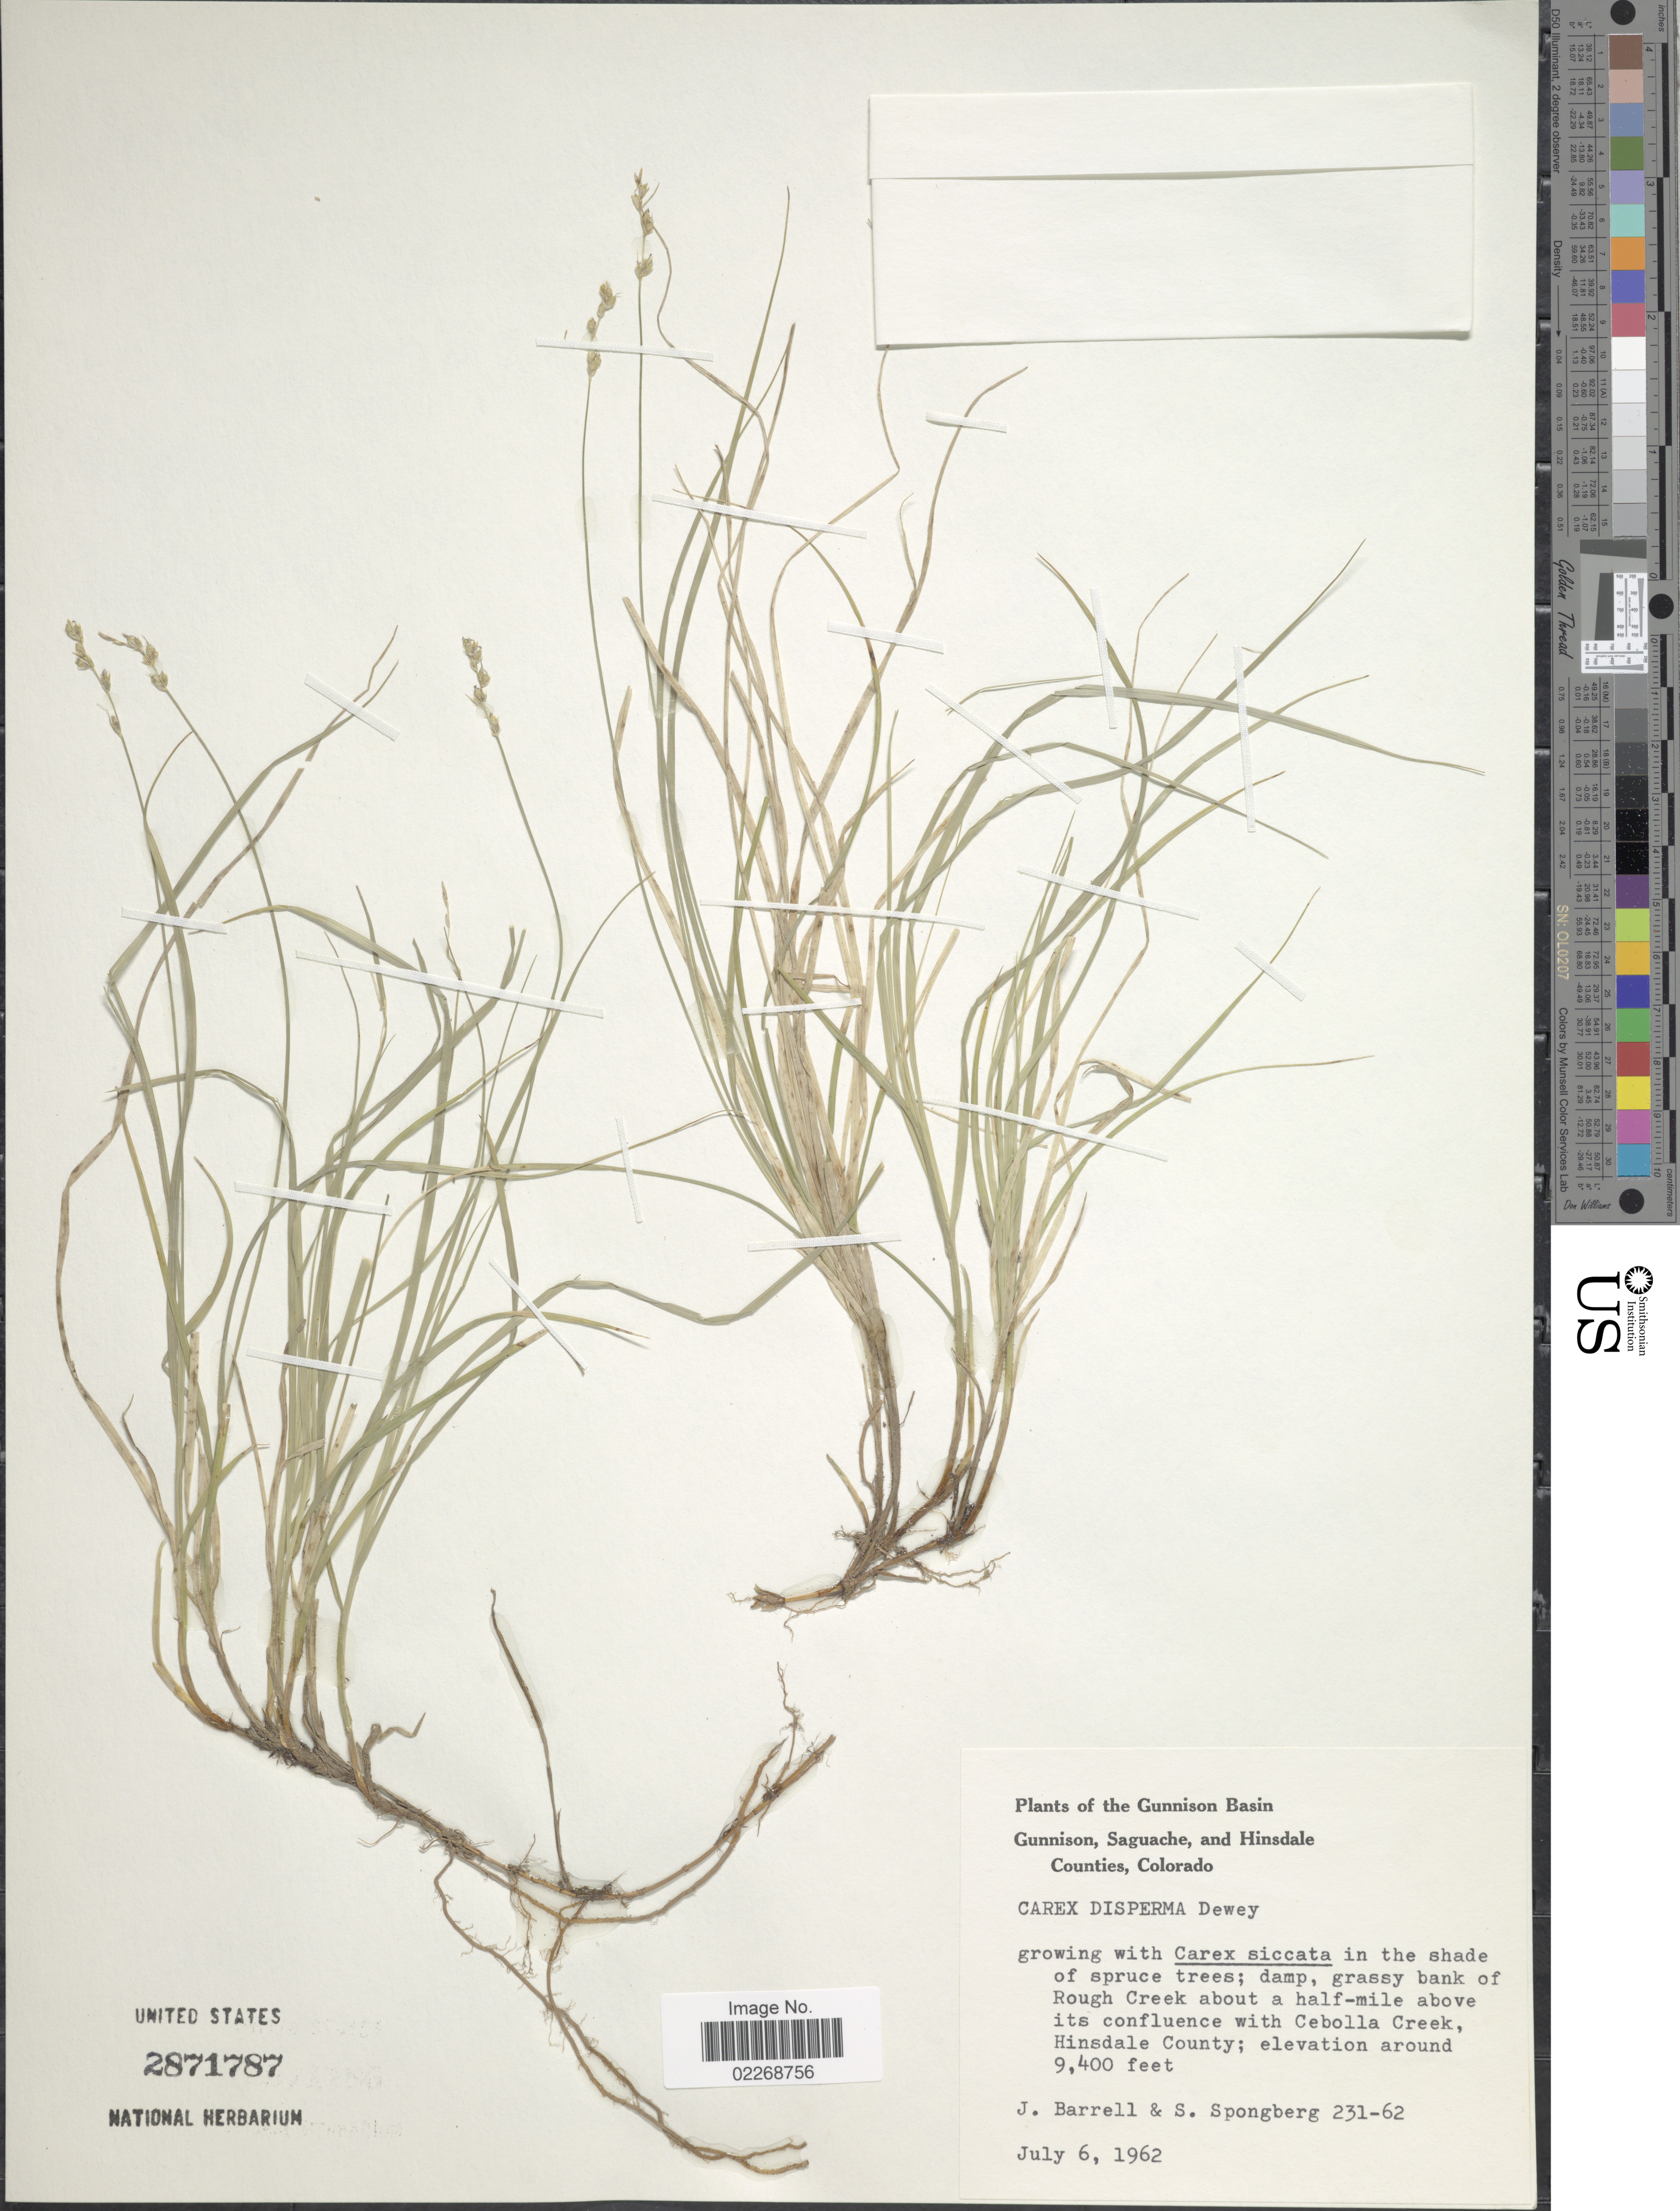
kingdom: Plantae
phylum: Tracheophyta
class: Liliopsida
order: Poales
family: Cyperaceae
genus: Carex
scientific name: Carex disperma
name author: Dewey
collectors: J. Barrell & S. A.Spongberg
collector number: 231-62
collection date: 1962-07-06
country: United States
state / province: Colorado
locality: Gunnison Basin. Gunnison, Saguache, and Hinsdale Counties. Damp, grassy bank of Rough Creek about a half-mile above its confluence with Cebolla Creek, Hinsdale County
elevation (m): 2865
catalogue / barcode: US 2871787